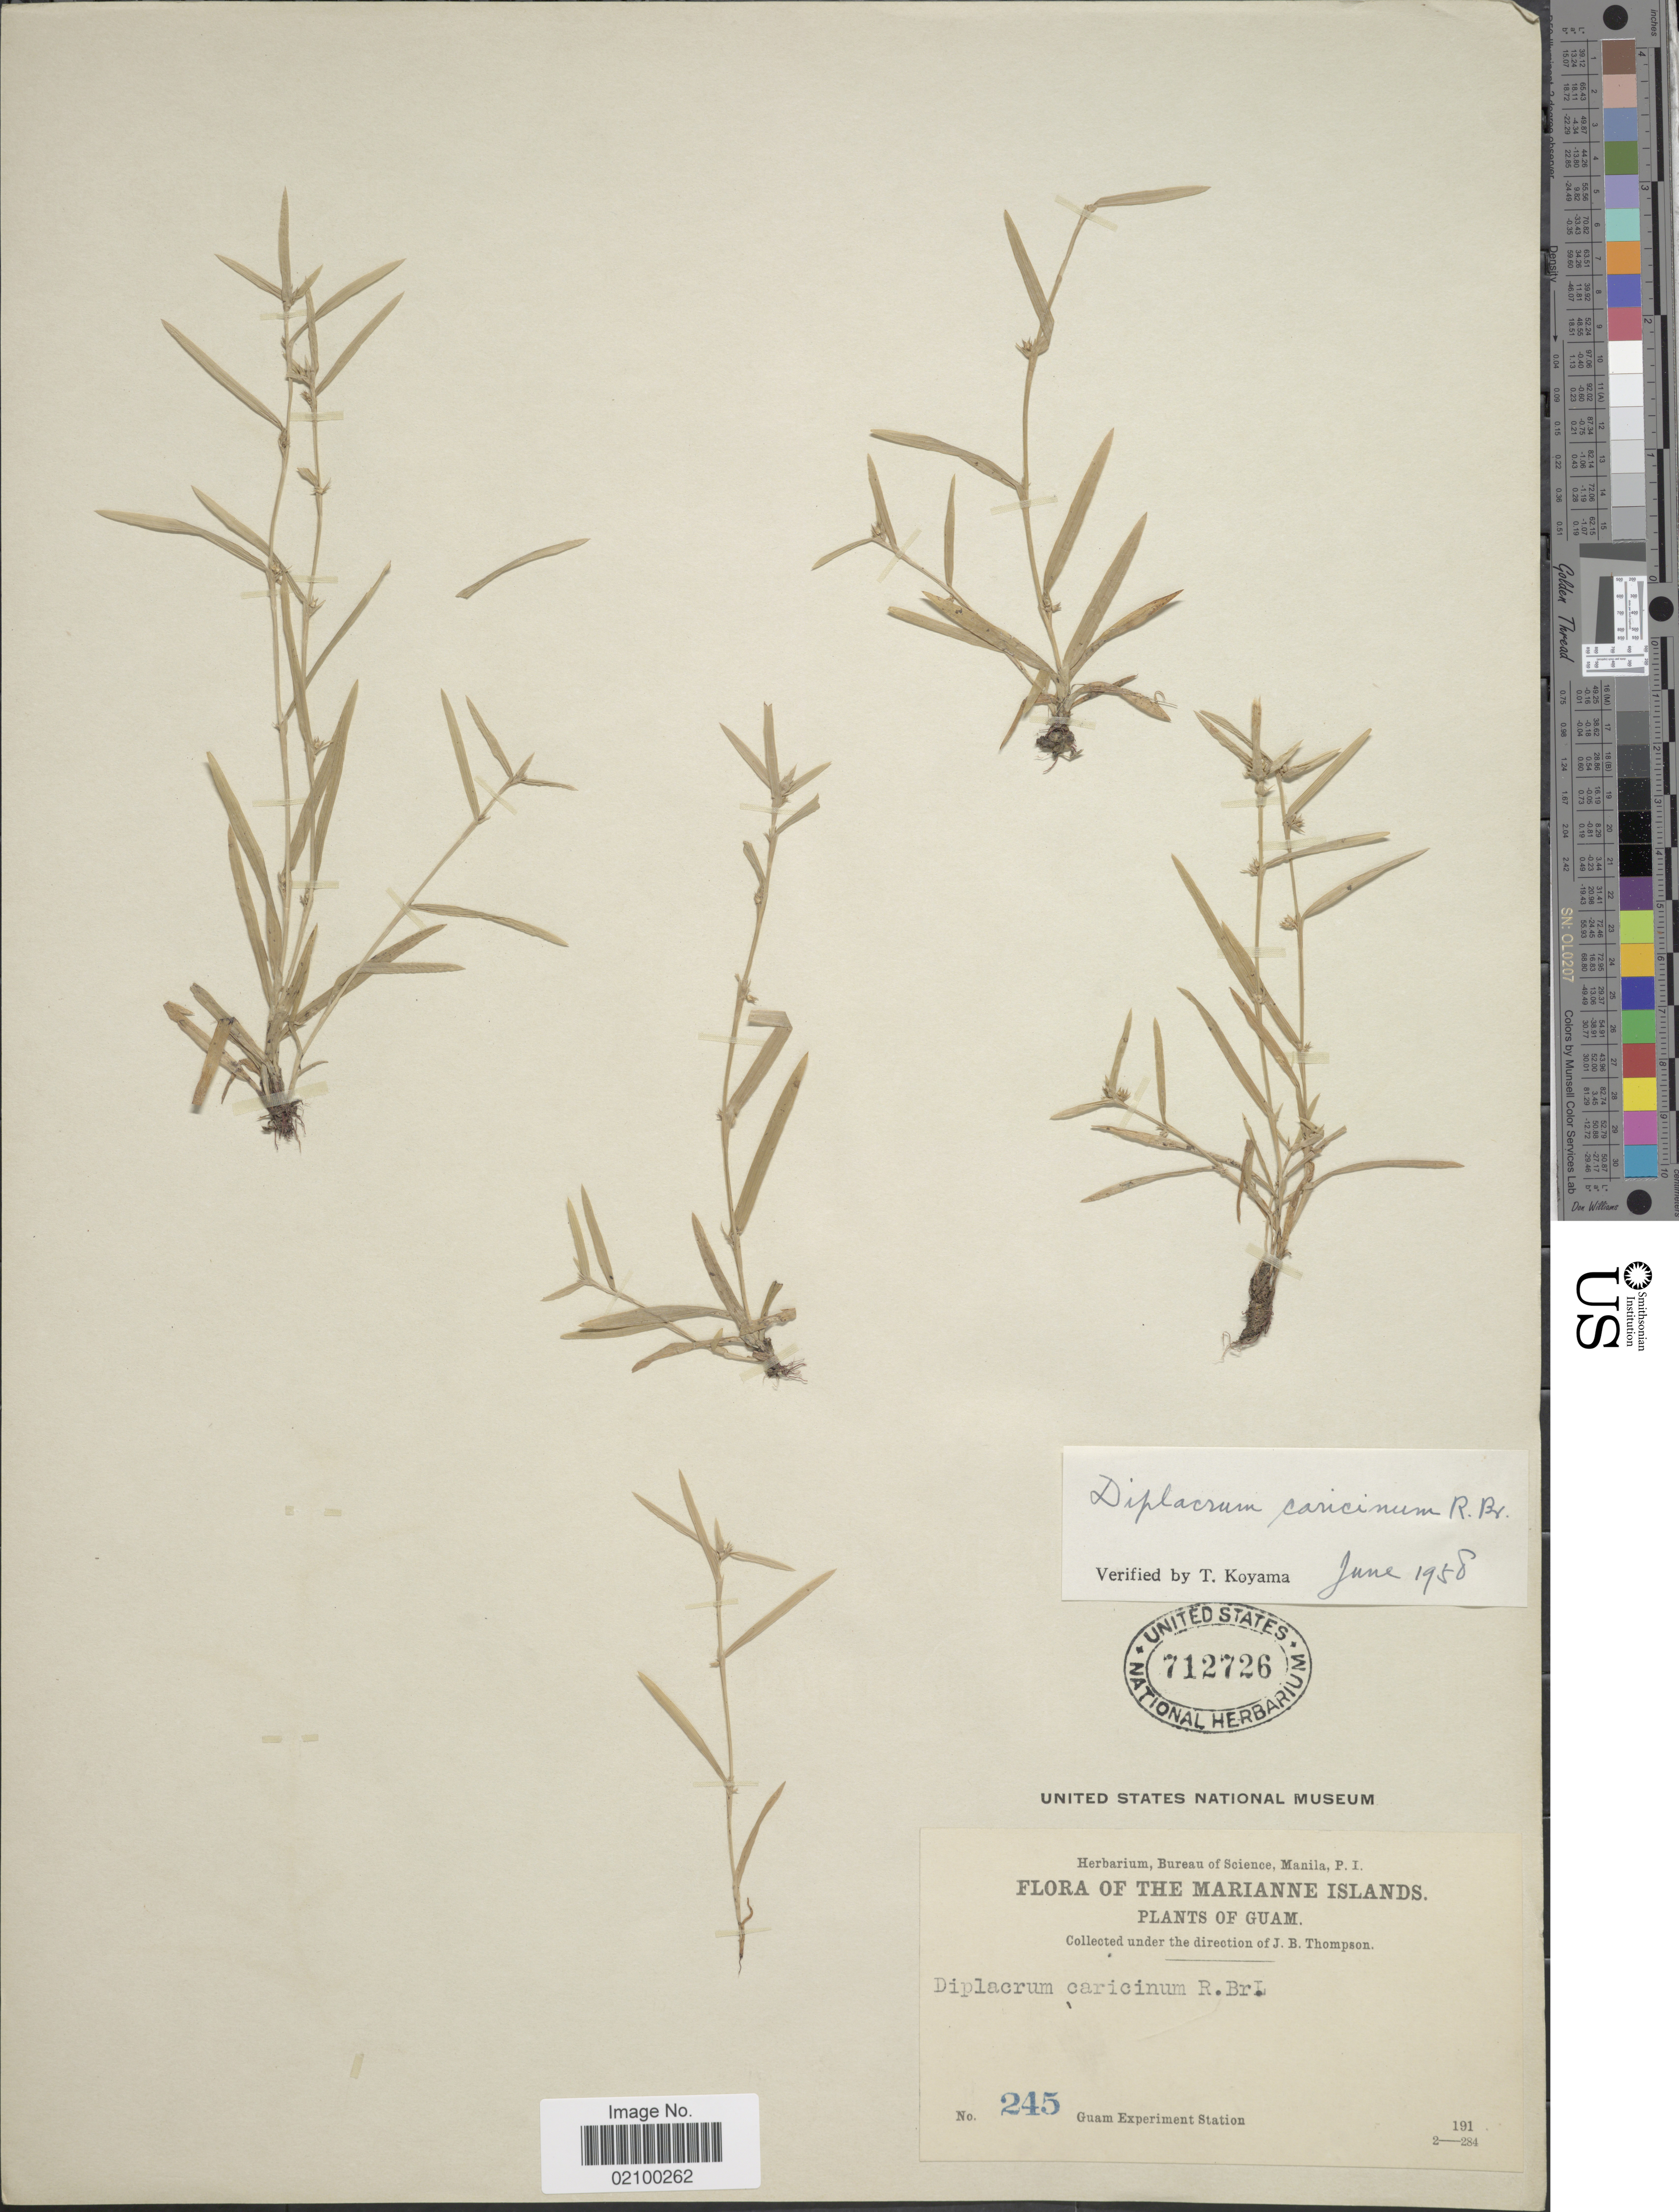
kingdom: Plantae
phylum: Tracheophyta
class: Liliopsida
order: Poales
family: Cyperaceae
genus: Diplacrum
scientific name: Diplacrum caricinum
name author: R. Br.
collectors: Guam Exp. Sta.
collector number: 245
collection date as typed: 191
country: Guam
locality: The Marianne Islands.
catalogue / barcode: US 712726